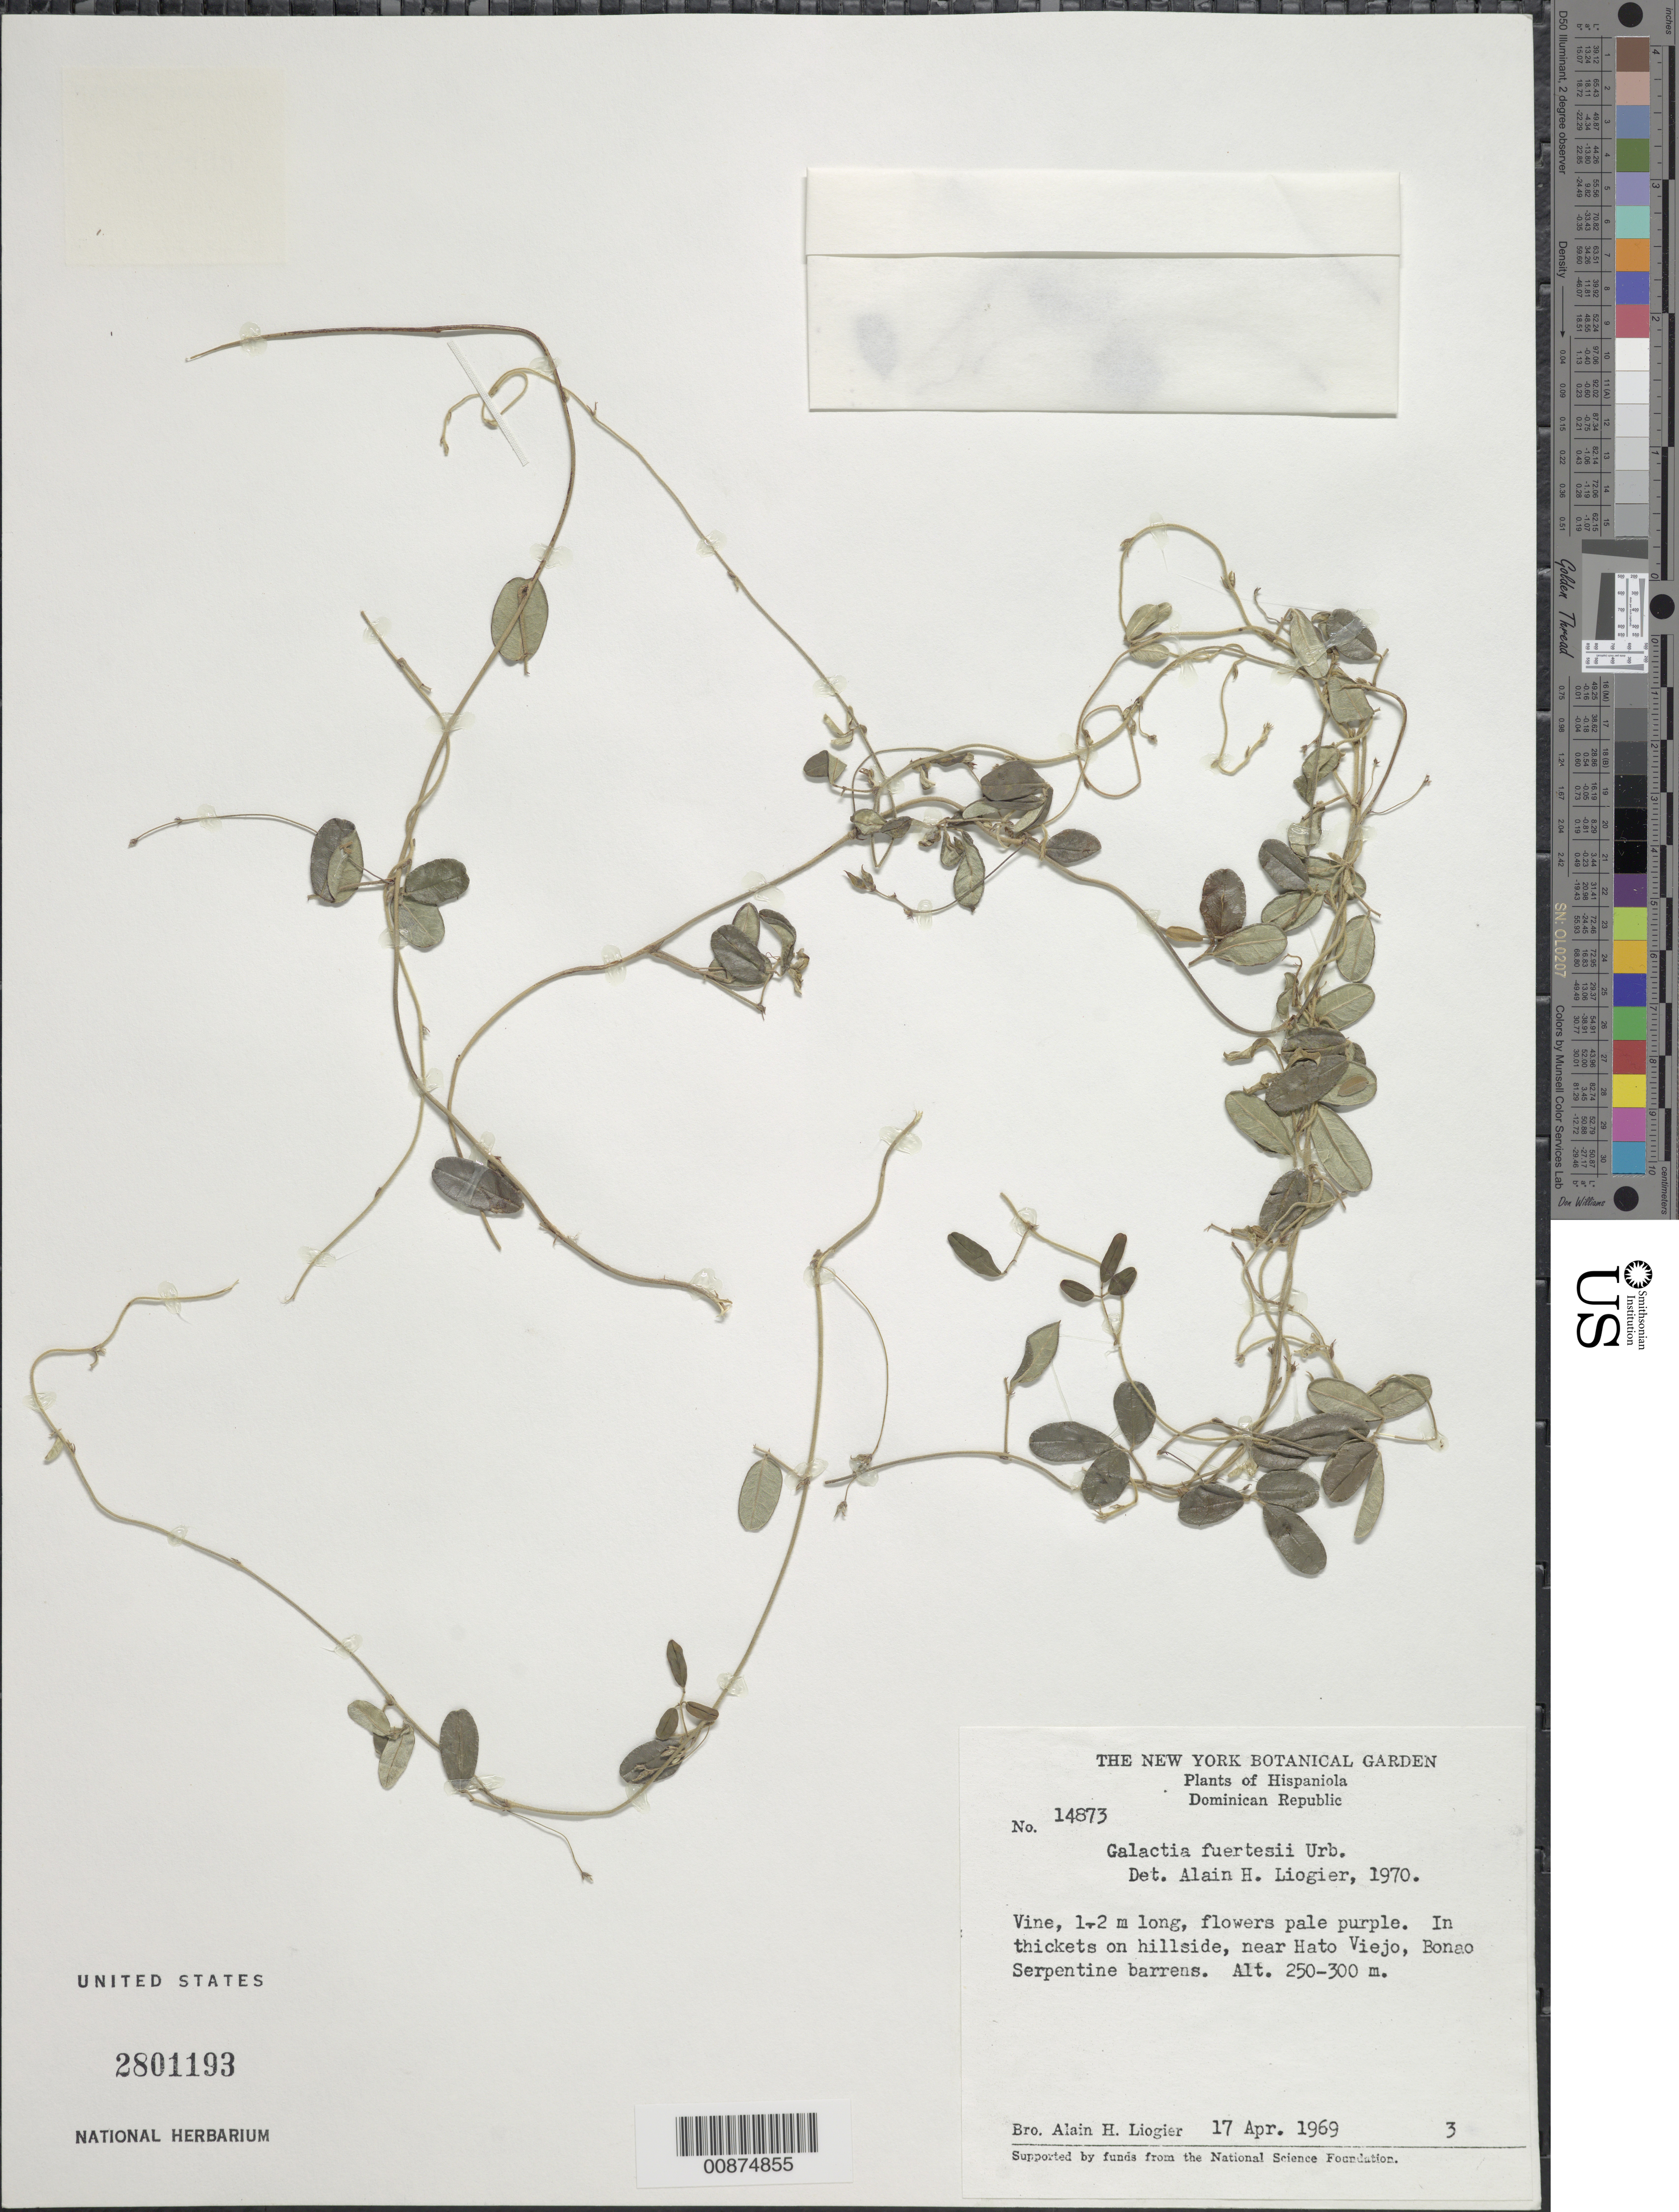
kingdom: Plantae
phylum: Tracheophyta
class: Magnoliopsida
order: Fabales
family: Fabaceae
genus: Galactia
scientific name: Galactia fuertesii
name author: Urb.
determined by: Liogier, Alain H.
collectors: A. H. Liogier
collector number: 14873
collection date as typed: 17 Apr 1969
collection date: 1969-04-17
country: Dominican Republic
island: Hispaniola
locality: Near Hato Viejo, Bonao.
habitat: In thickets on hillside. Serpentine barrens.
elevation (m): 250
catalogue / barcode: US 2801193